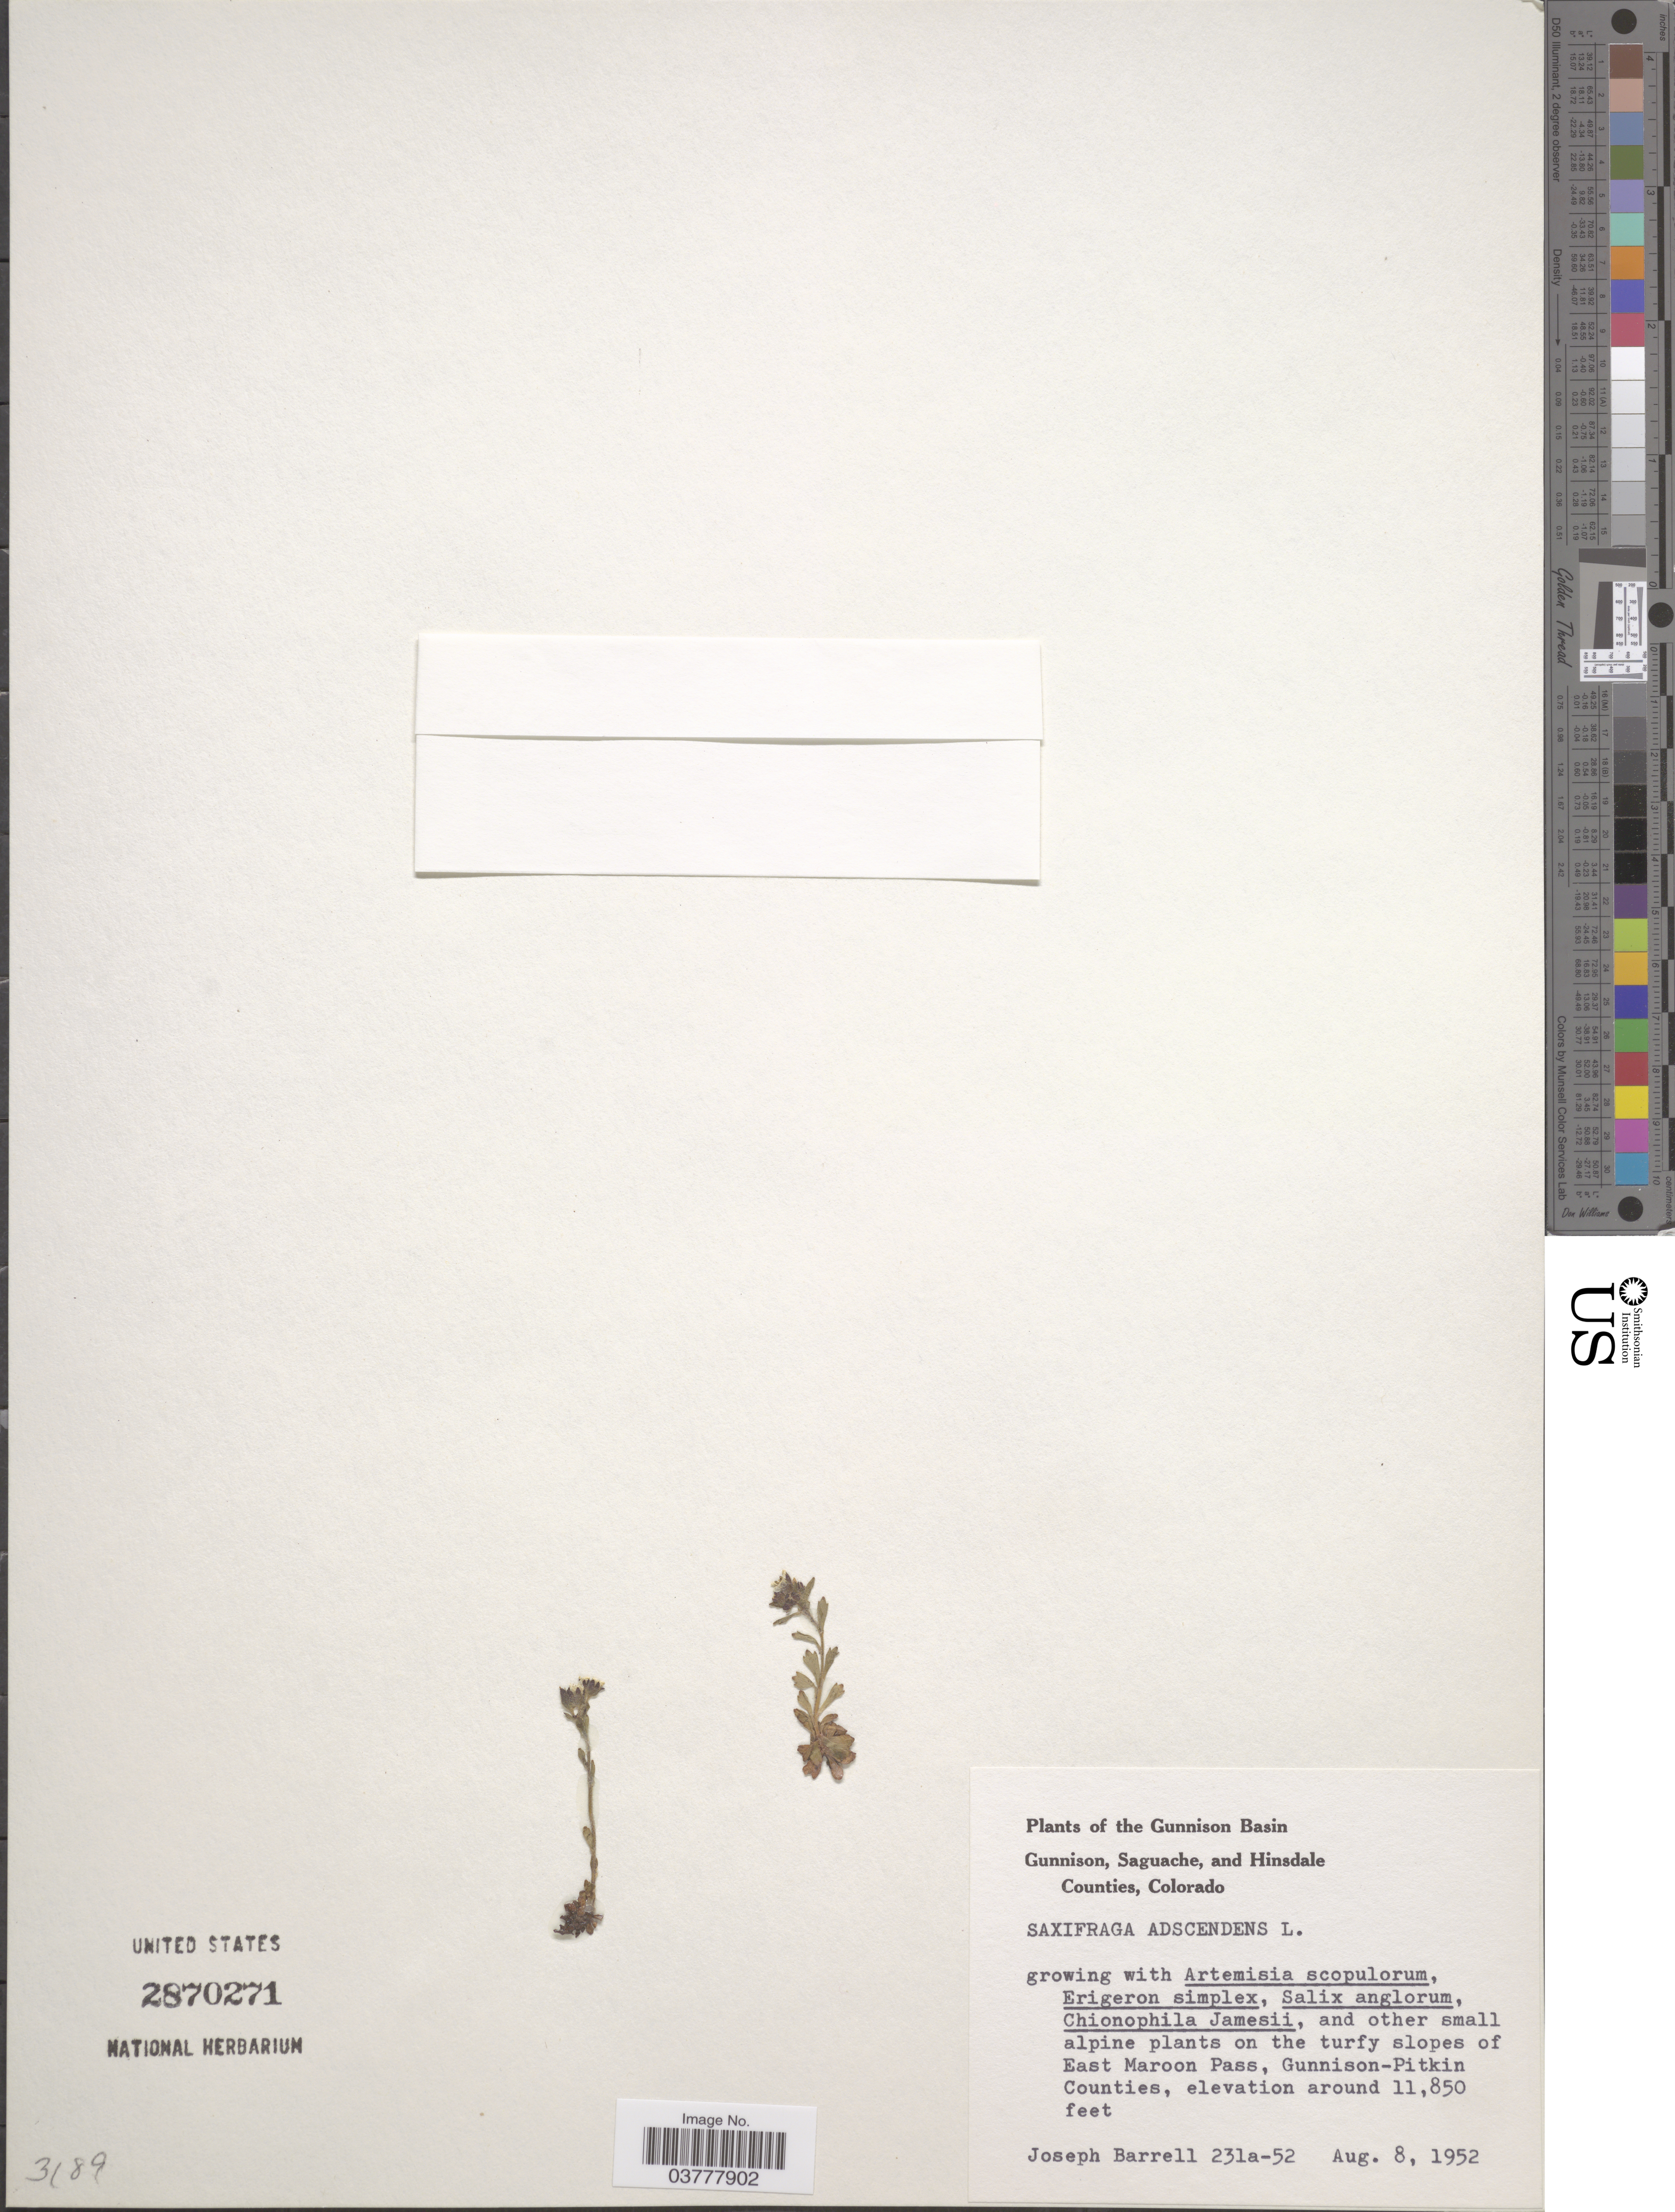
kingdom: Plantae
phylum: Tracheophyta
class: Magnoliopsida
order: Saxifragales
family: Saxifragaceae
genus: Saxifraga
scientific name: Saxifraga adscendens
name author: L.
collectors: J. Barrell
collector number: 231a-52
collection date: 1952-08-08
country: United States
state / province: Colorado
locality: The Gunnison Basin. On the turfy slopes of East Maroon Pass, Gunnison-Pitkin Counties.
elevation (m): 3612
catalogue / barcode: US 2870271